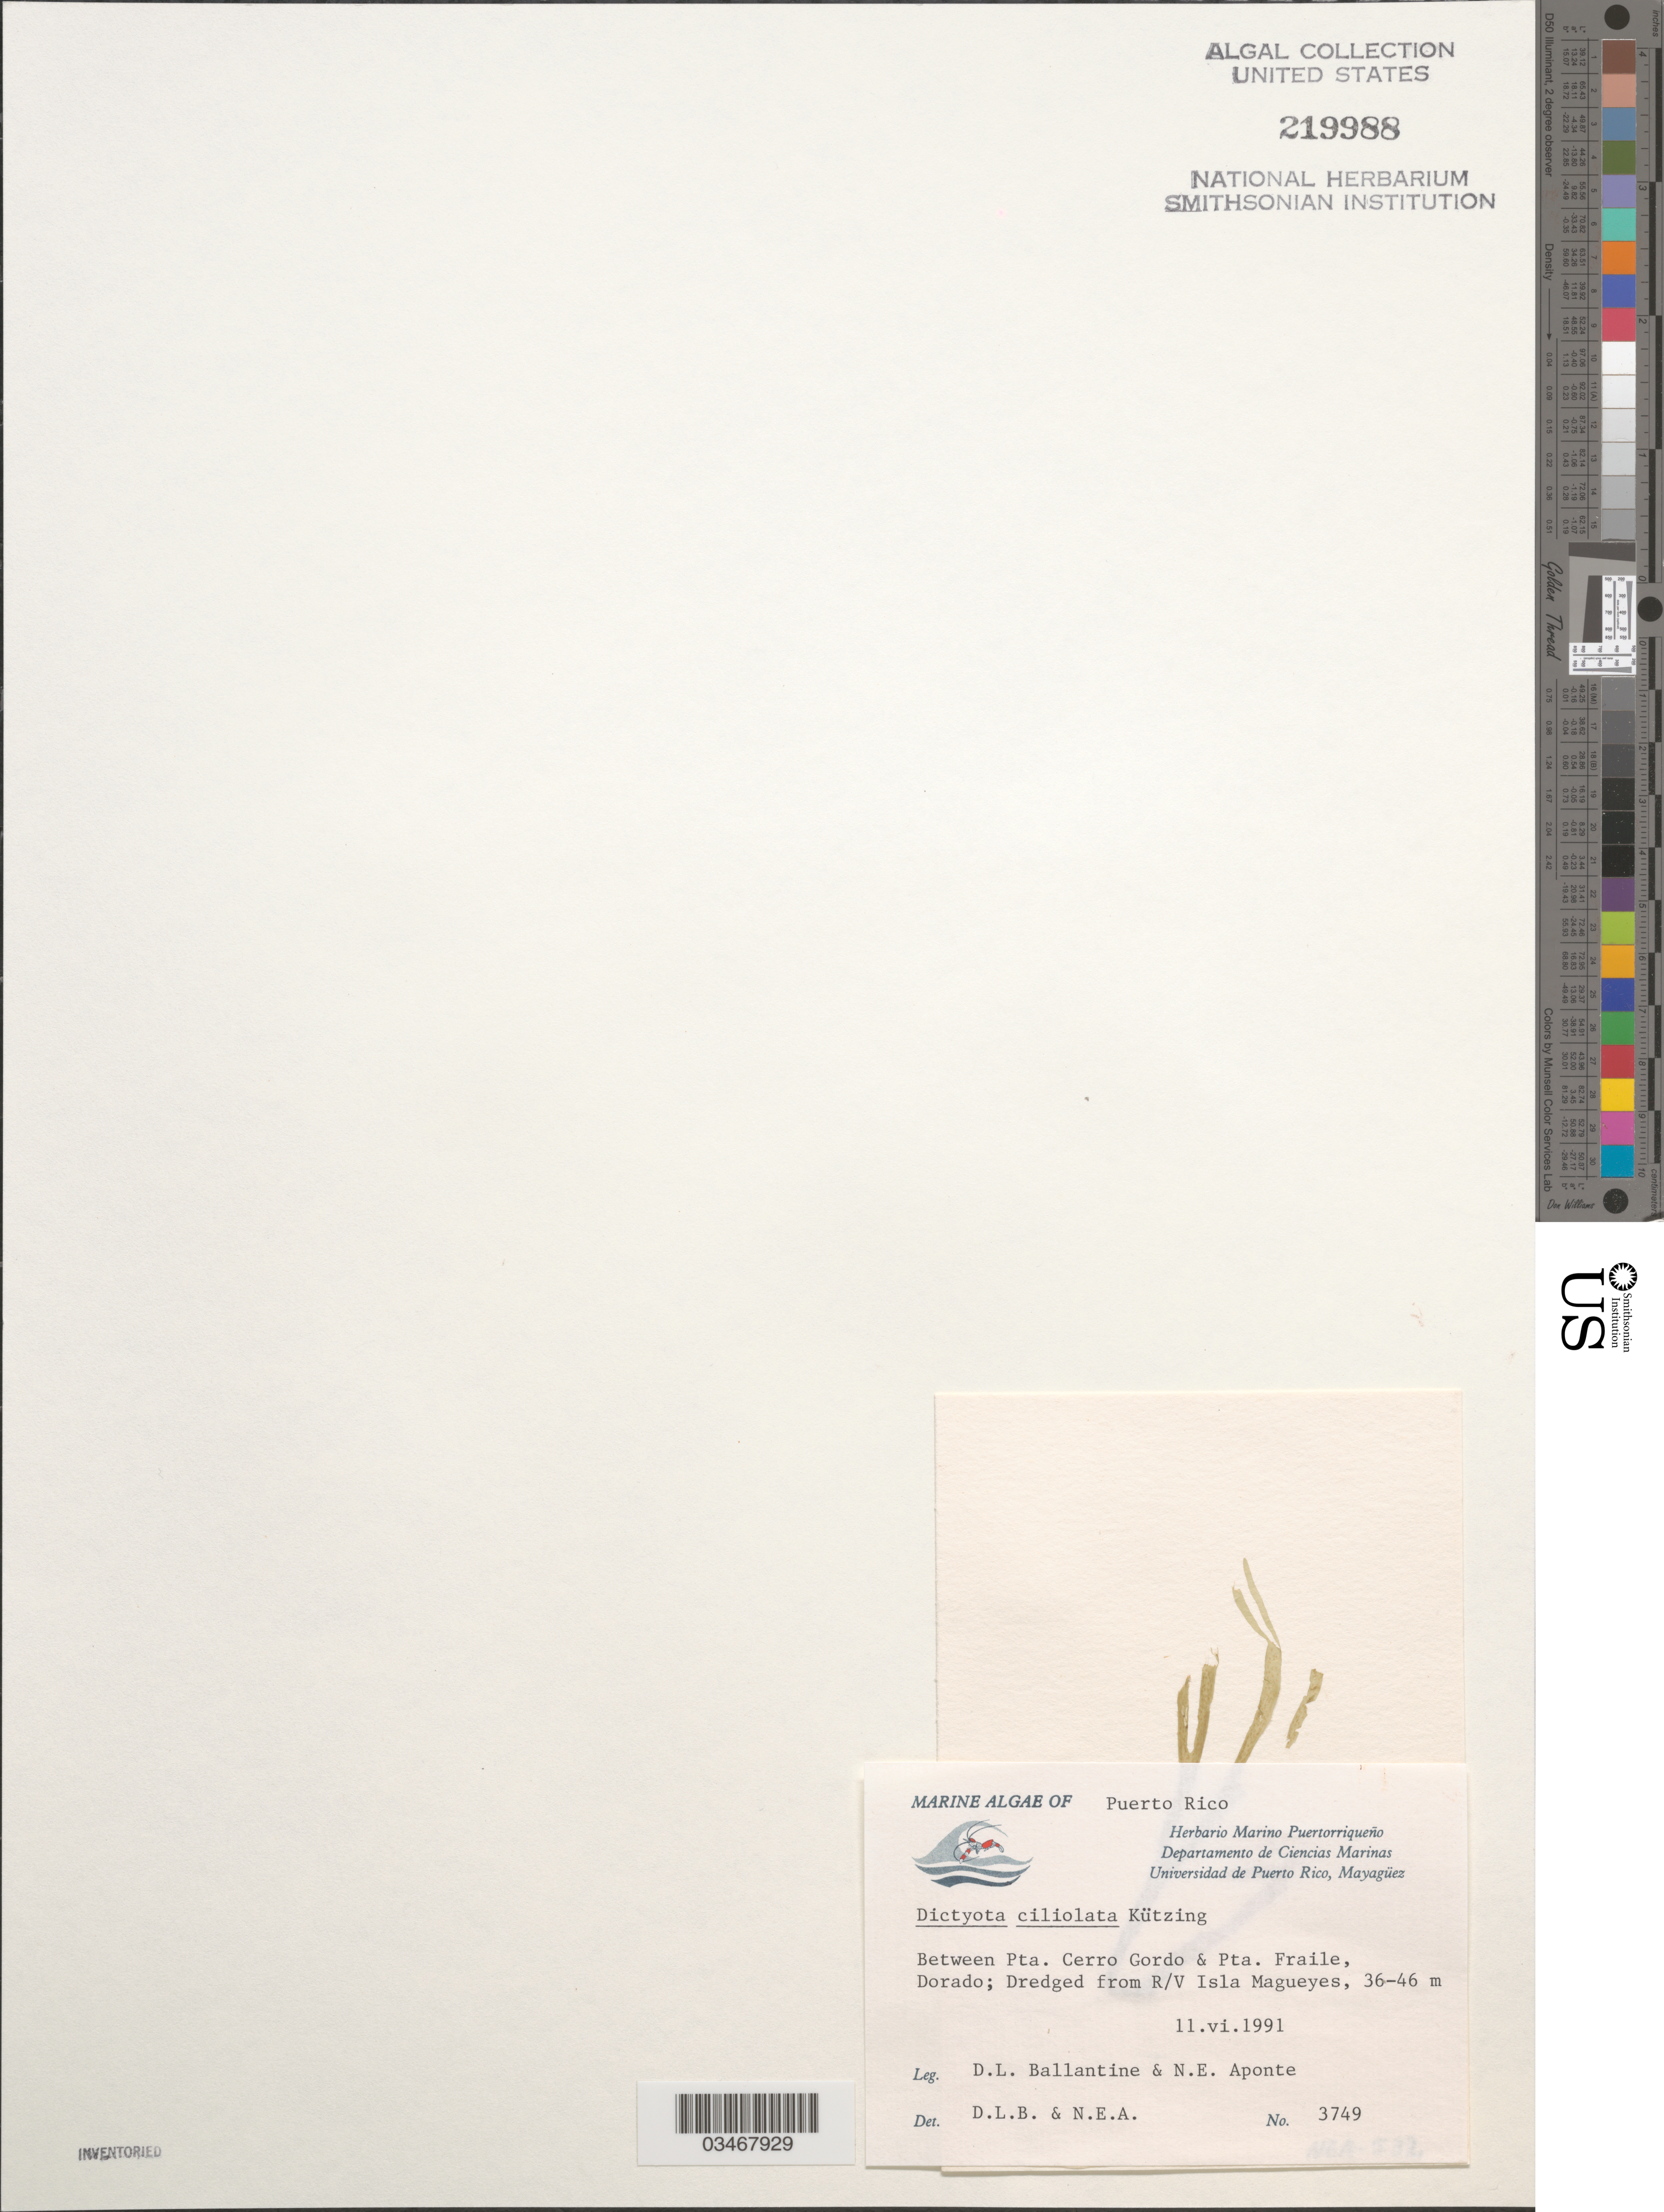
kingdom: Chromista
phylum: Ochrophyta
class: Phaeophyceae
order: Dictyotales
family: Dictyotaceae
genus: Dictyota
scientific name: Dictyota ciliolata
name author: Sond. ex Kütz.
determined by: Ballantine, D. L.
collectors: D.L. Ballantine & N. E. Aponte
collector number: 3749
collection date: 1991-06-11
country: Puerto Rico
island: Isla Magueyes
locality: Between Pta. Cerro Gordo & Pta. Fraile, Dorado; Dredged from R/V.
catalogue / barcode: US 219988